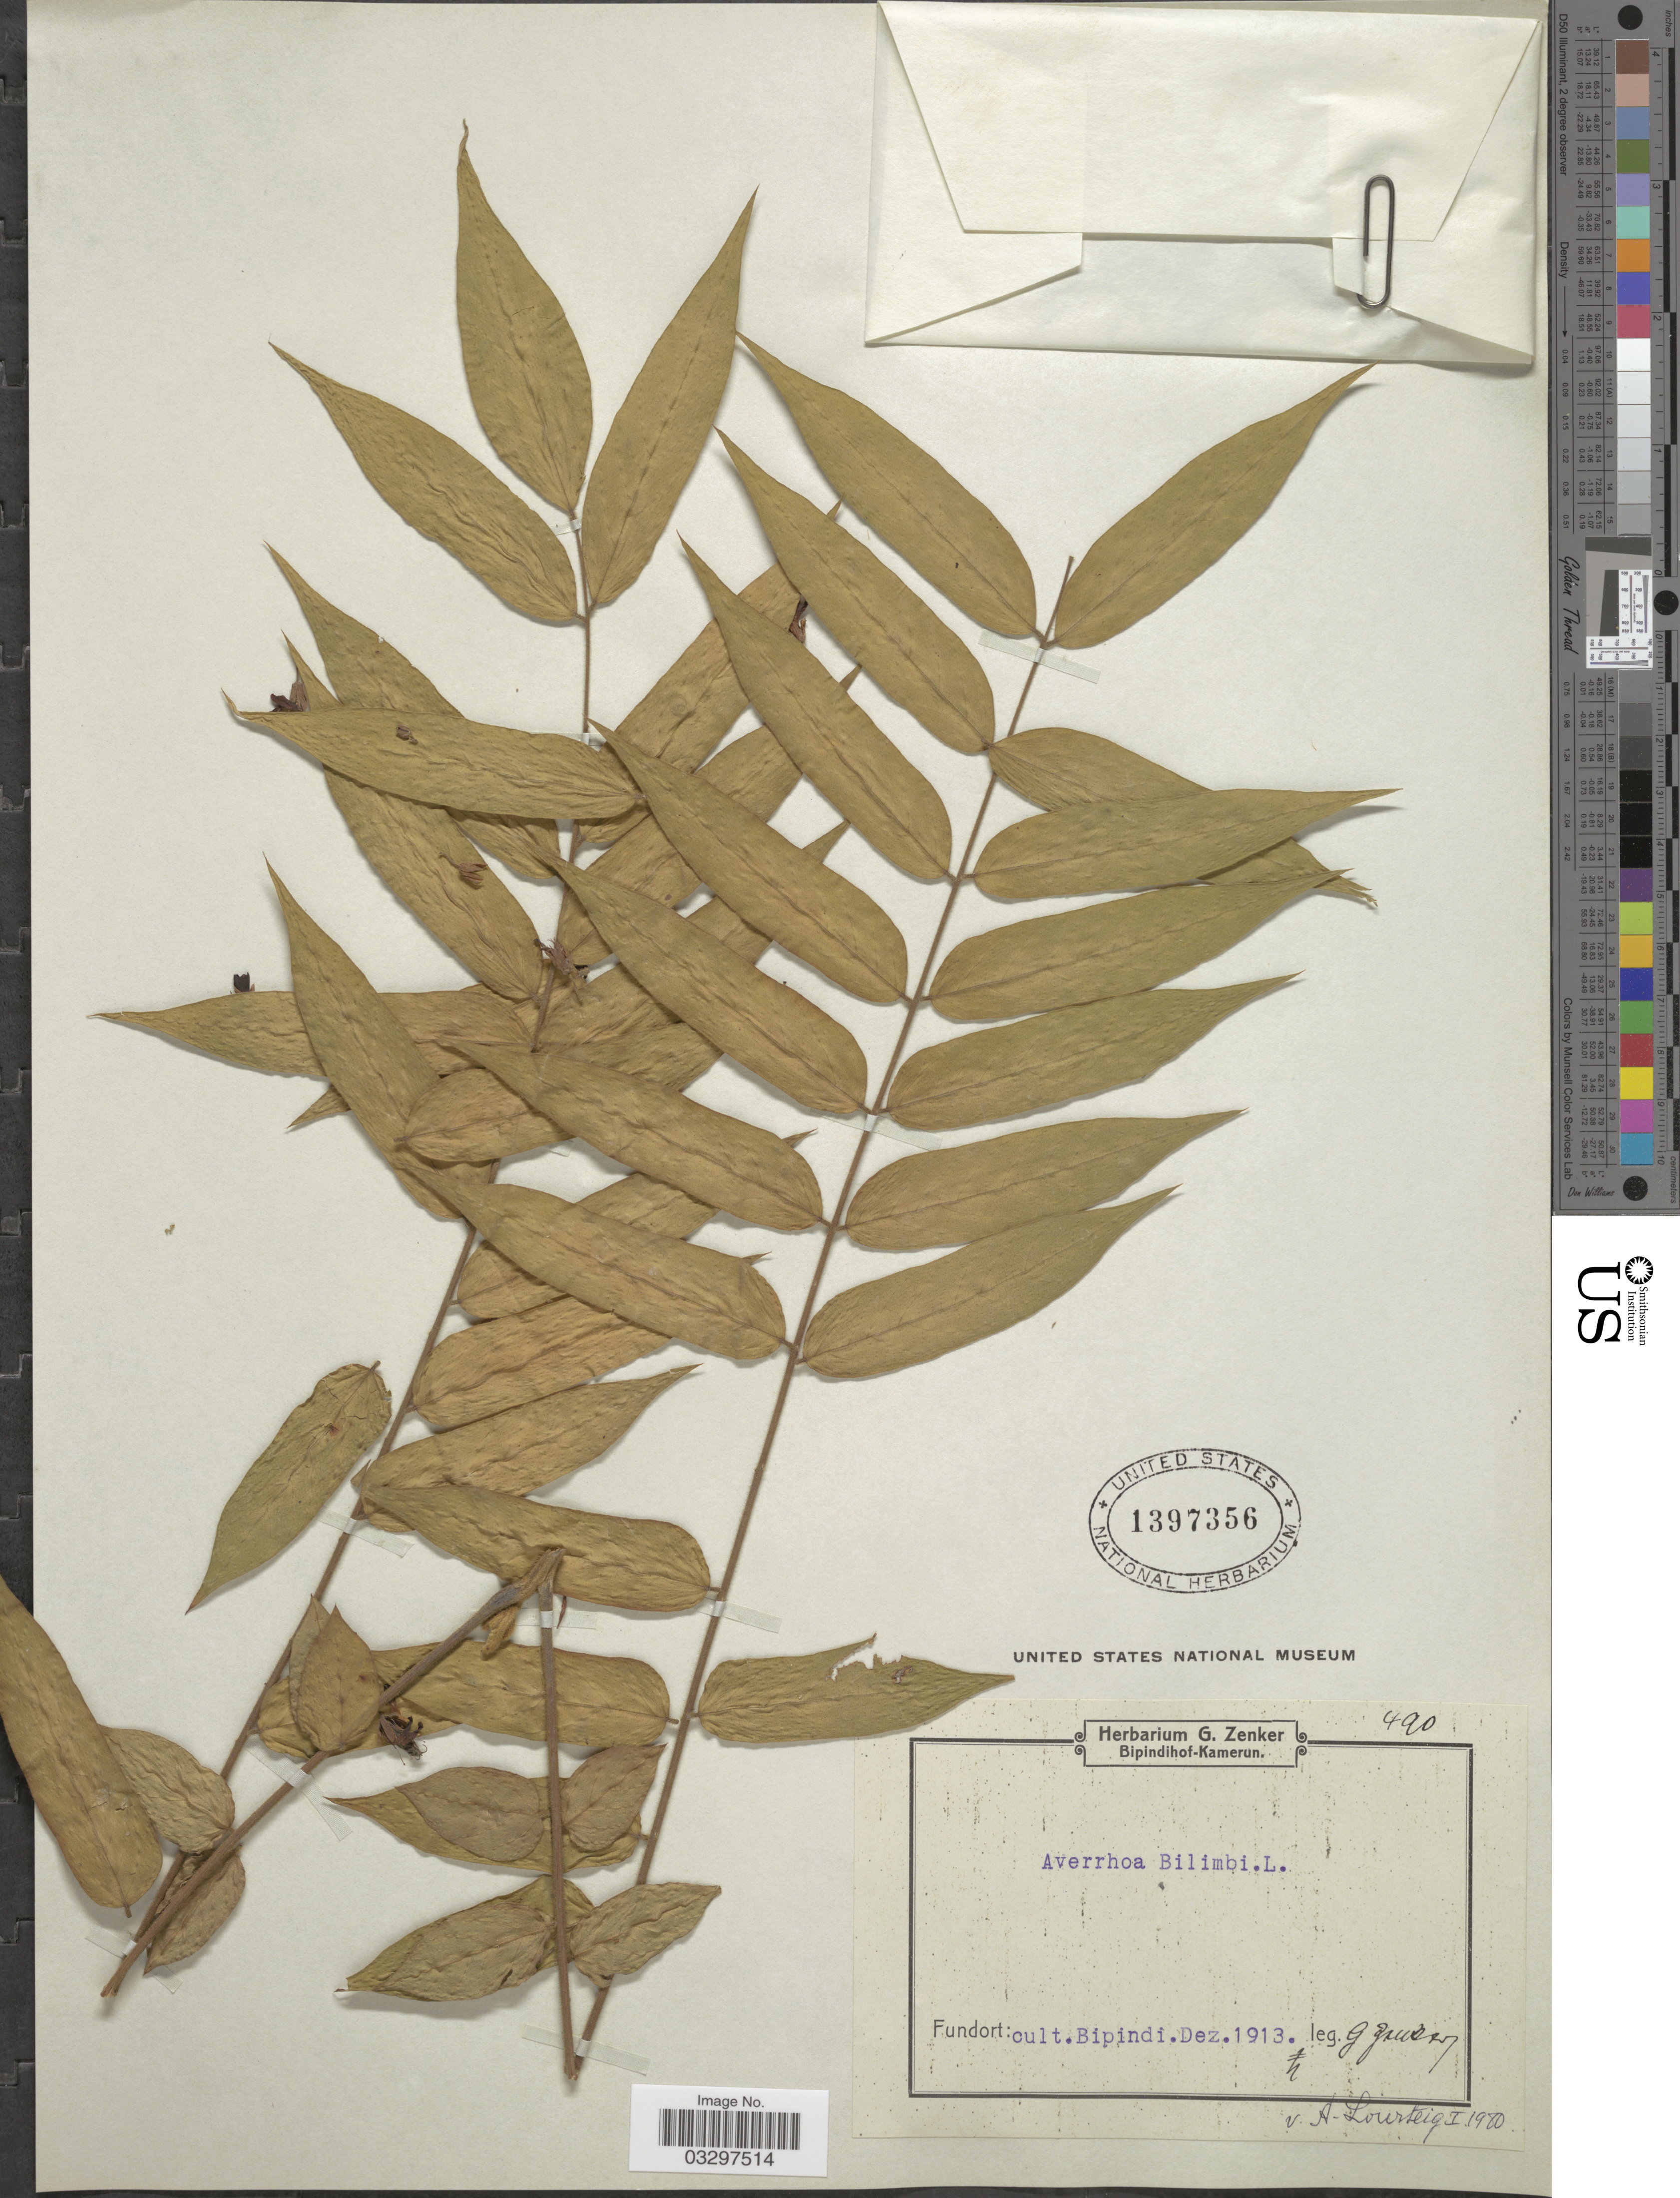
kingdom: Plantae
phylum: Tracheophyta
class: Magnoliopsida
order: Oxalidales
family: Oxalidaceae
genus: Averrhoa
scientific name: Averrhoa bilimbi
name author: L.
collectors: G. A. Zenker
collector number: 490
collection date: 1913-12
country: Cameroon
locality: Cult. Bipindi.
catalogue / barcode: US 1397356